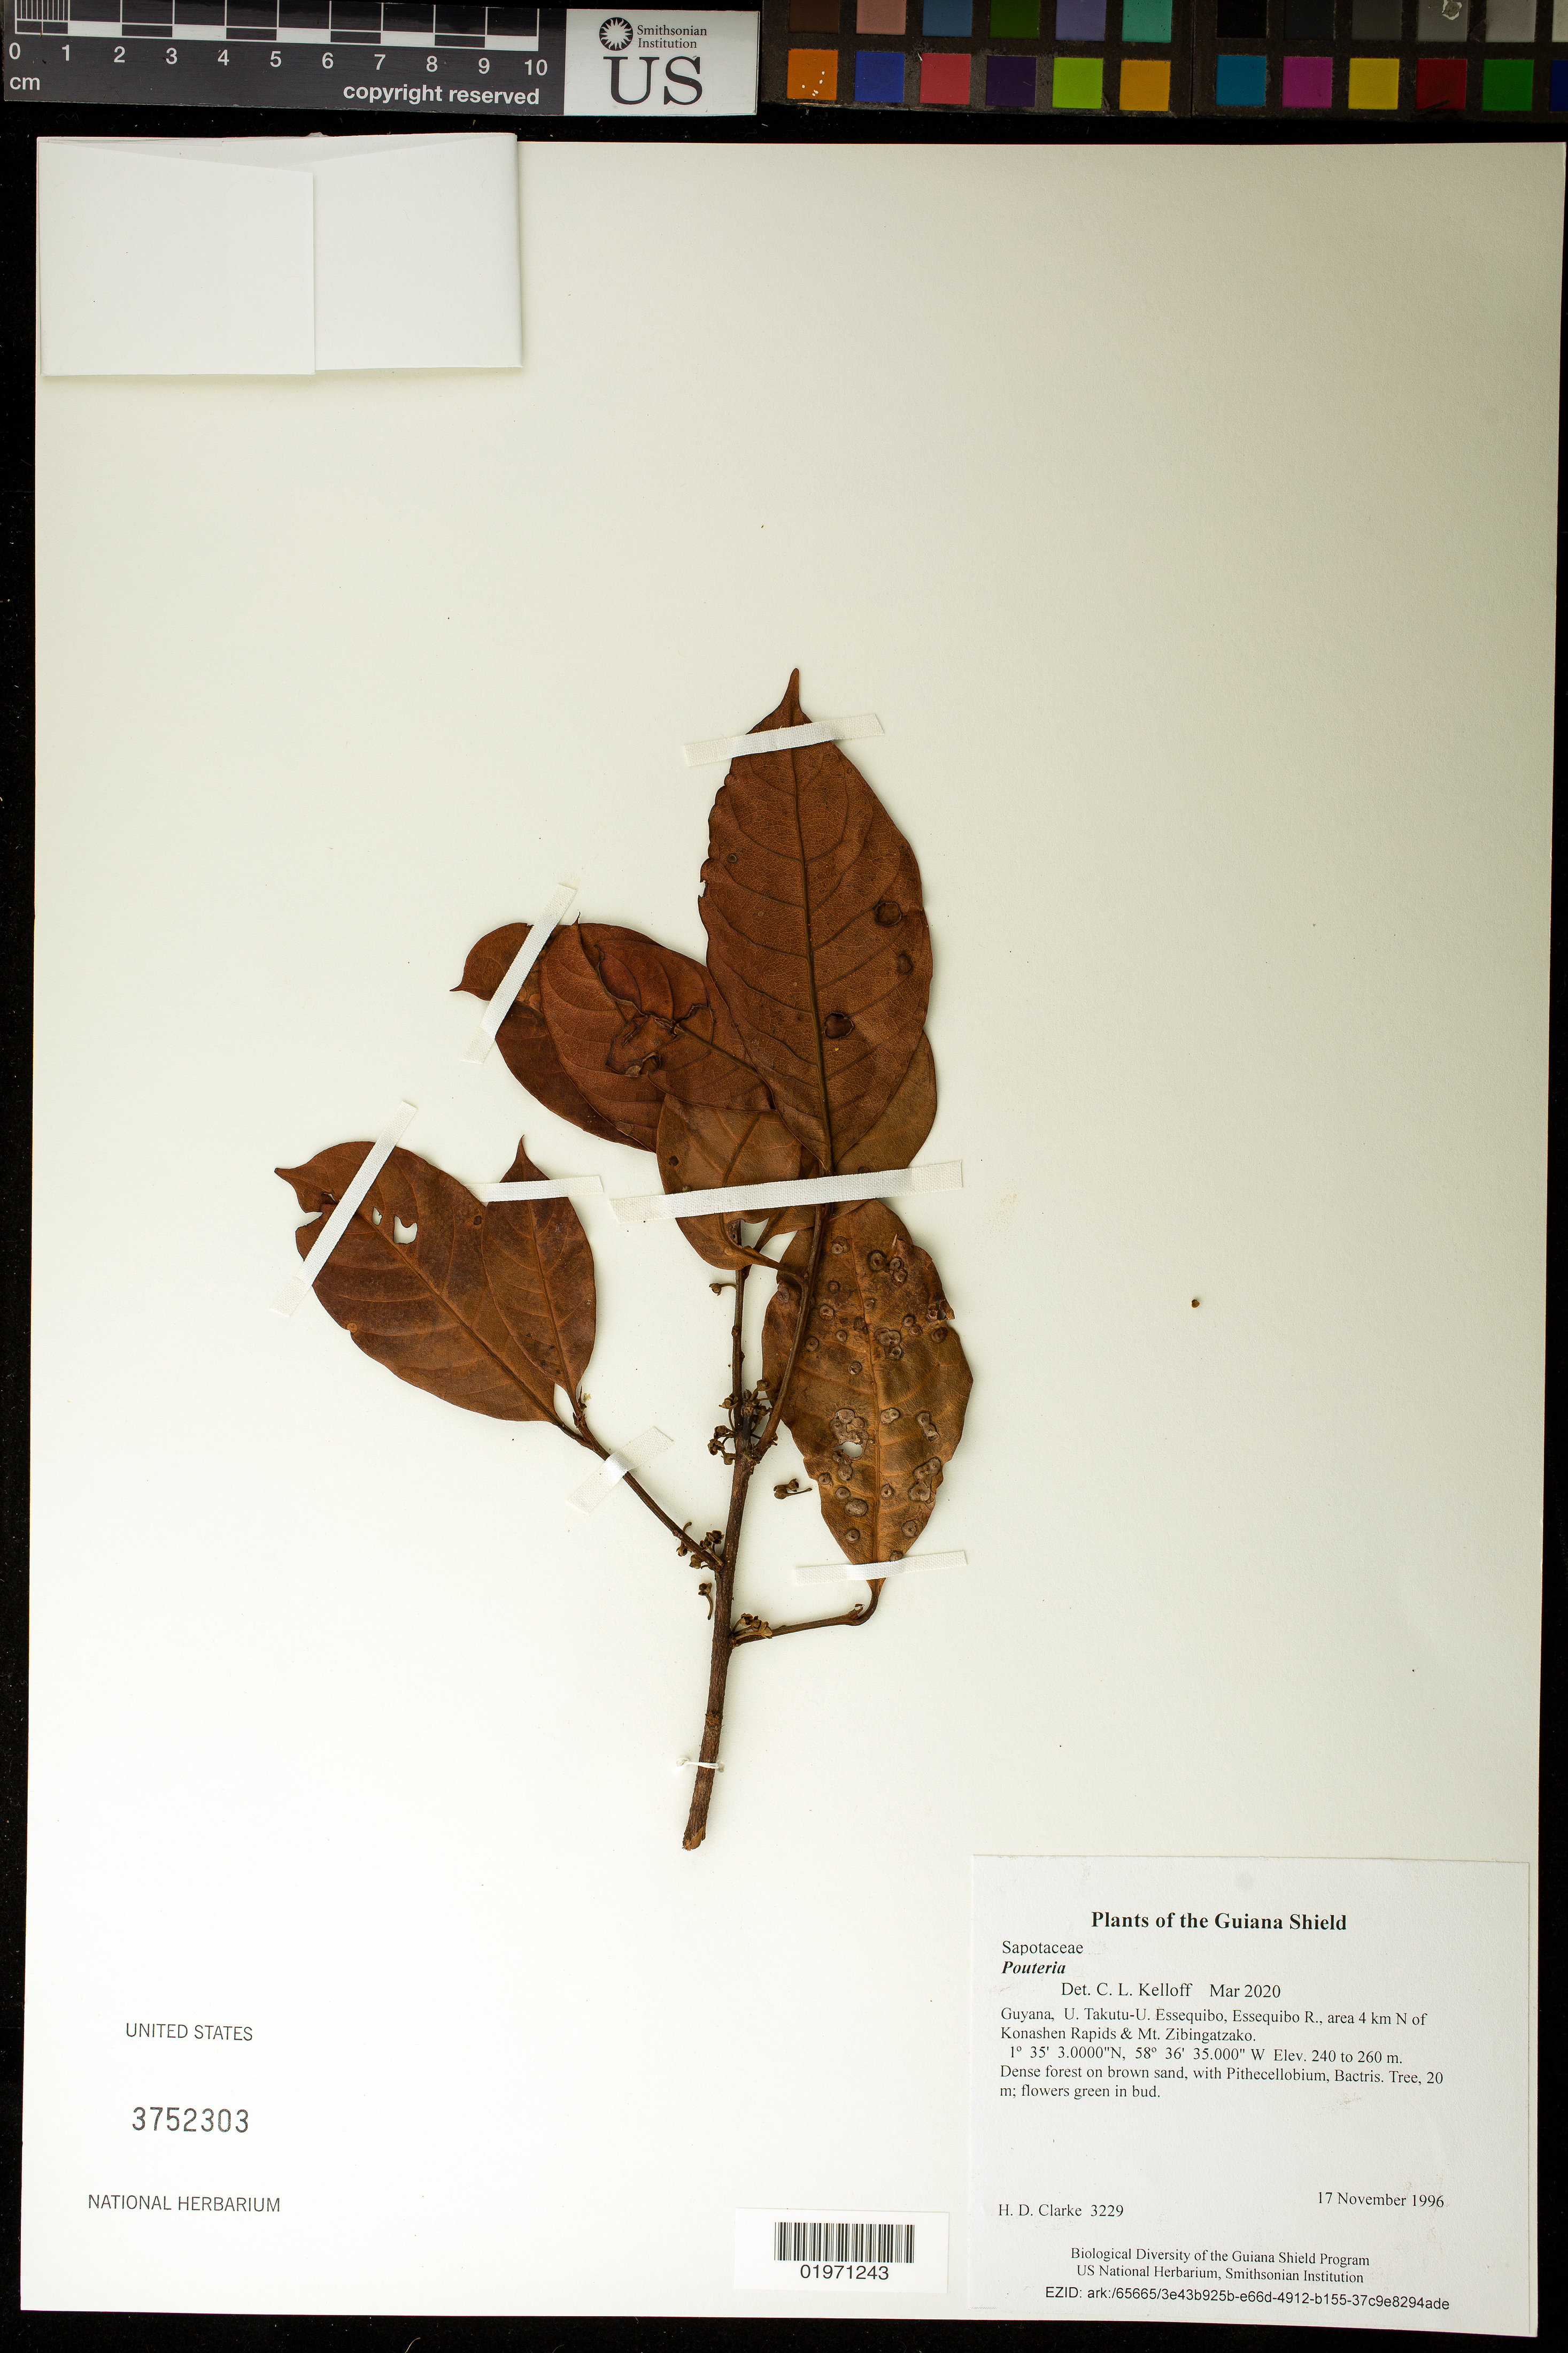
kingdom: Plantae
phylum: Tracheophyta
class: Magnoliopsida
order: Ericales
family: Sapotaceae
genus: Pouteria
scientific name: Pouteria sp.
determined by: Kelloff, C. L.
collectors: H. D. Clarke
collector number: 3229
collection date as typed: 17 November 1996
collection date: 1996-11-17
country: Guyana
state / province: U. Takutu-U. Essequibo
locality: Essequibo R., area 4 km N of Konashen Rapids & Mt. Zibingatzako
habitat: Dense forest on brown sand, with Pithecellobium, Bactris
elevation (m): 240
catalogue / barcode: US 3752303